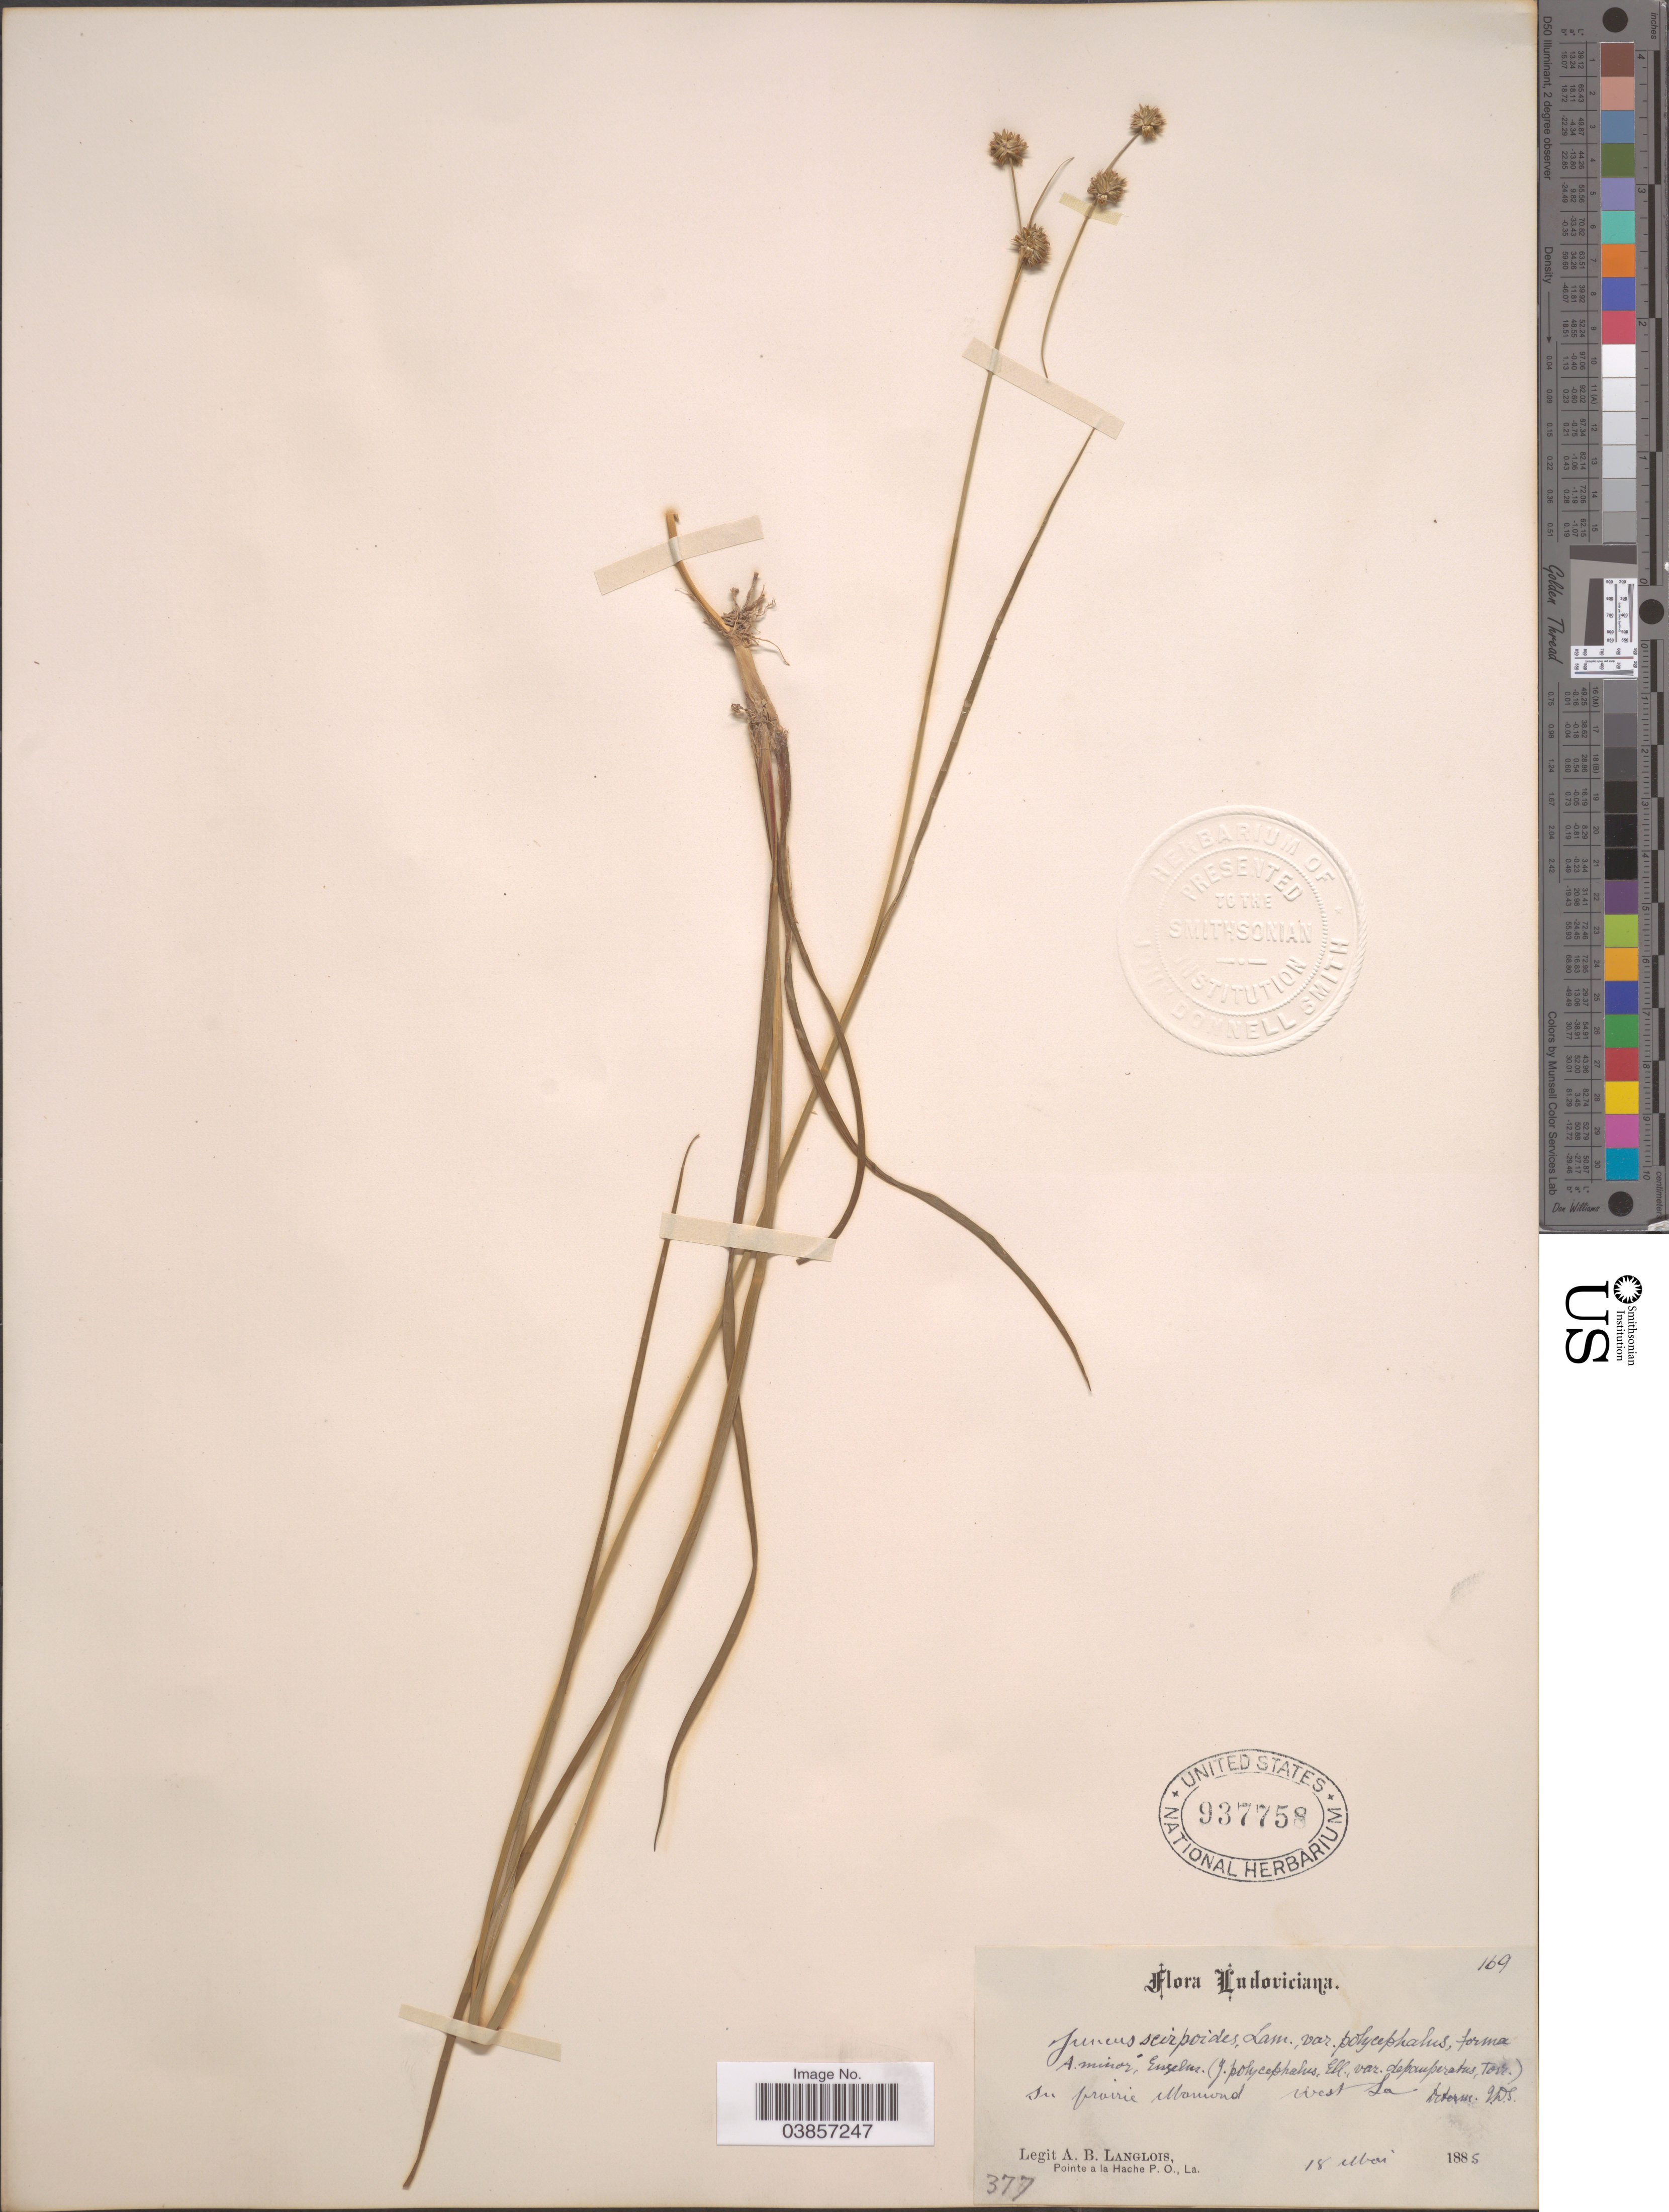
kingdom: Plantae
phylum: Tracheophyta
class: Liliopsida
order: Poales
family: Juncaceae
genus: Juncus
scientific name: Juncus scirpoides var. polycephalus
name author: (Michx.) Engelm.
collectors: A. Langlois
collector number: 169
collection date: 1885-05-18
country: United States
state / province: Louisiana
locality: Ludoviciana. On prairie Mammond [interpreted] West La.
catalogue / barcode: US 937758